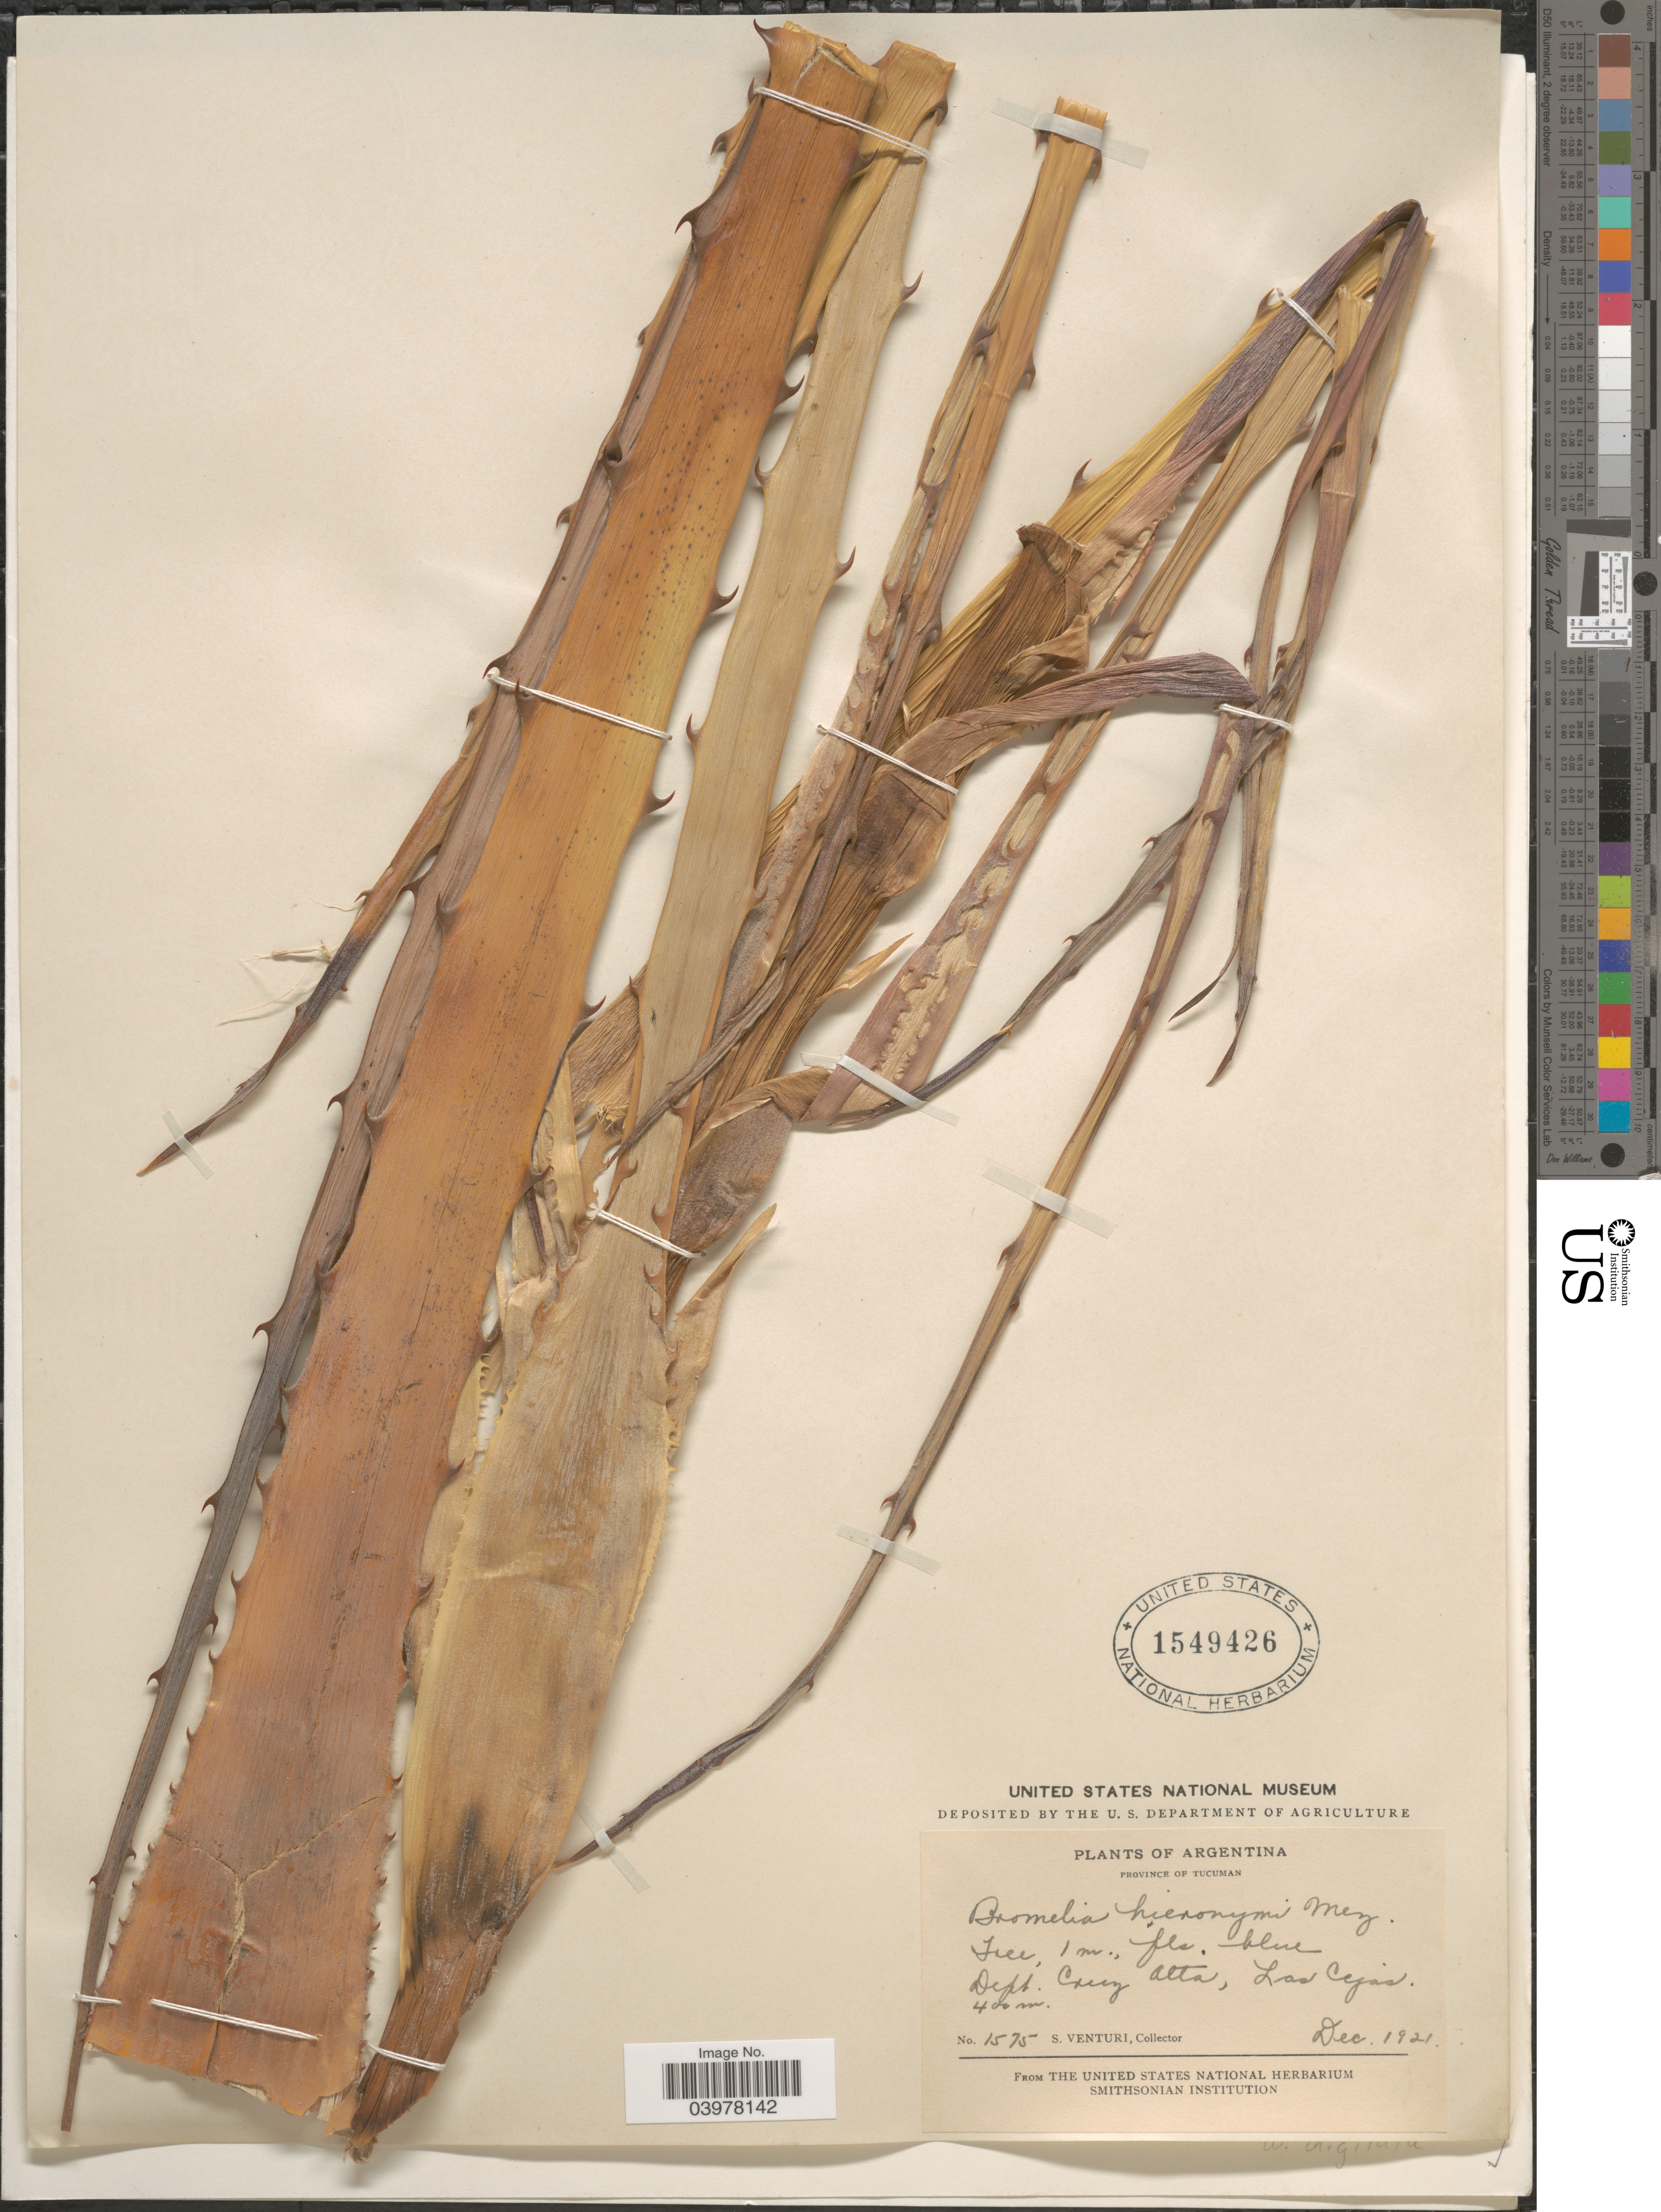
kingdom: Plantae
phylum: Tracheophyta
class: Liliopsida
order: Poales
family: Bromeliaceae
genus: Bromelia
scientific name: Bromelia hieronymi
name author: Mez in Mart.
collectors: S. Venturi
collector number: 1575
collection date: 1921-12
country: Argentina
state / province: Tucuman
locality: Dept. Cruz Alta, Las Cejas.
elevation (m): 400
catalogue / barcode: US 1549426